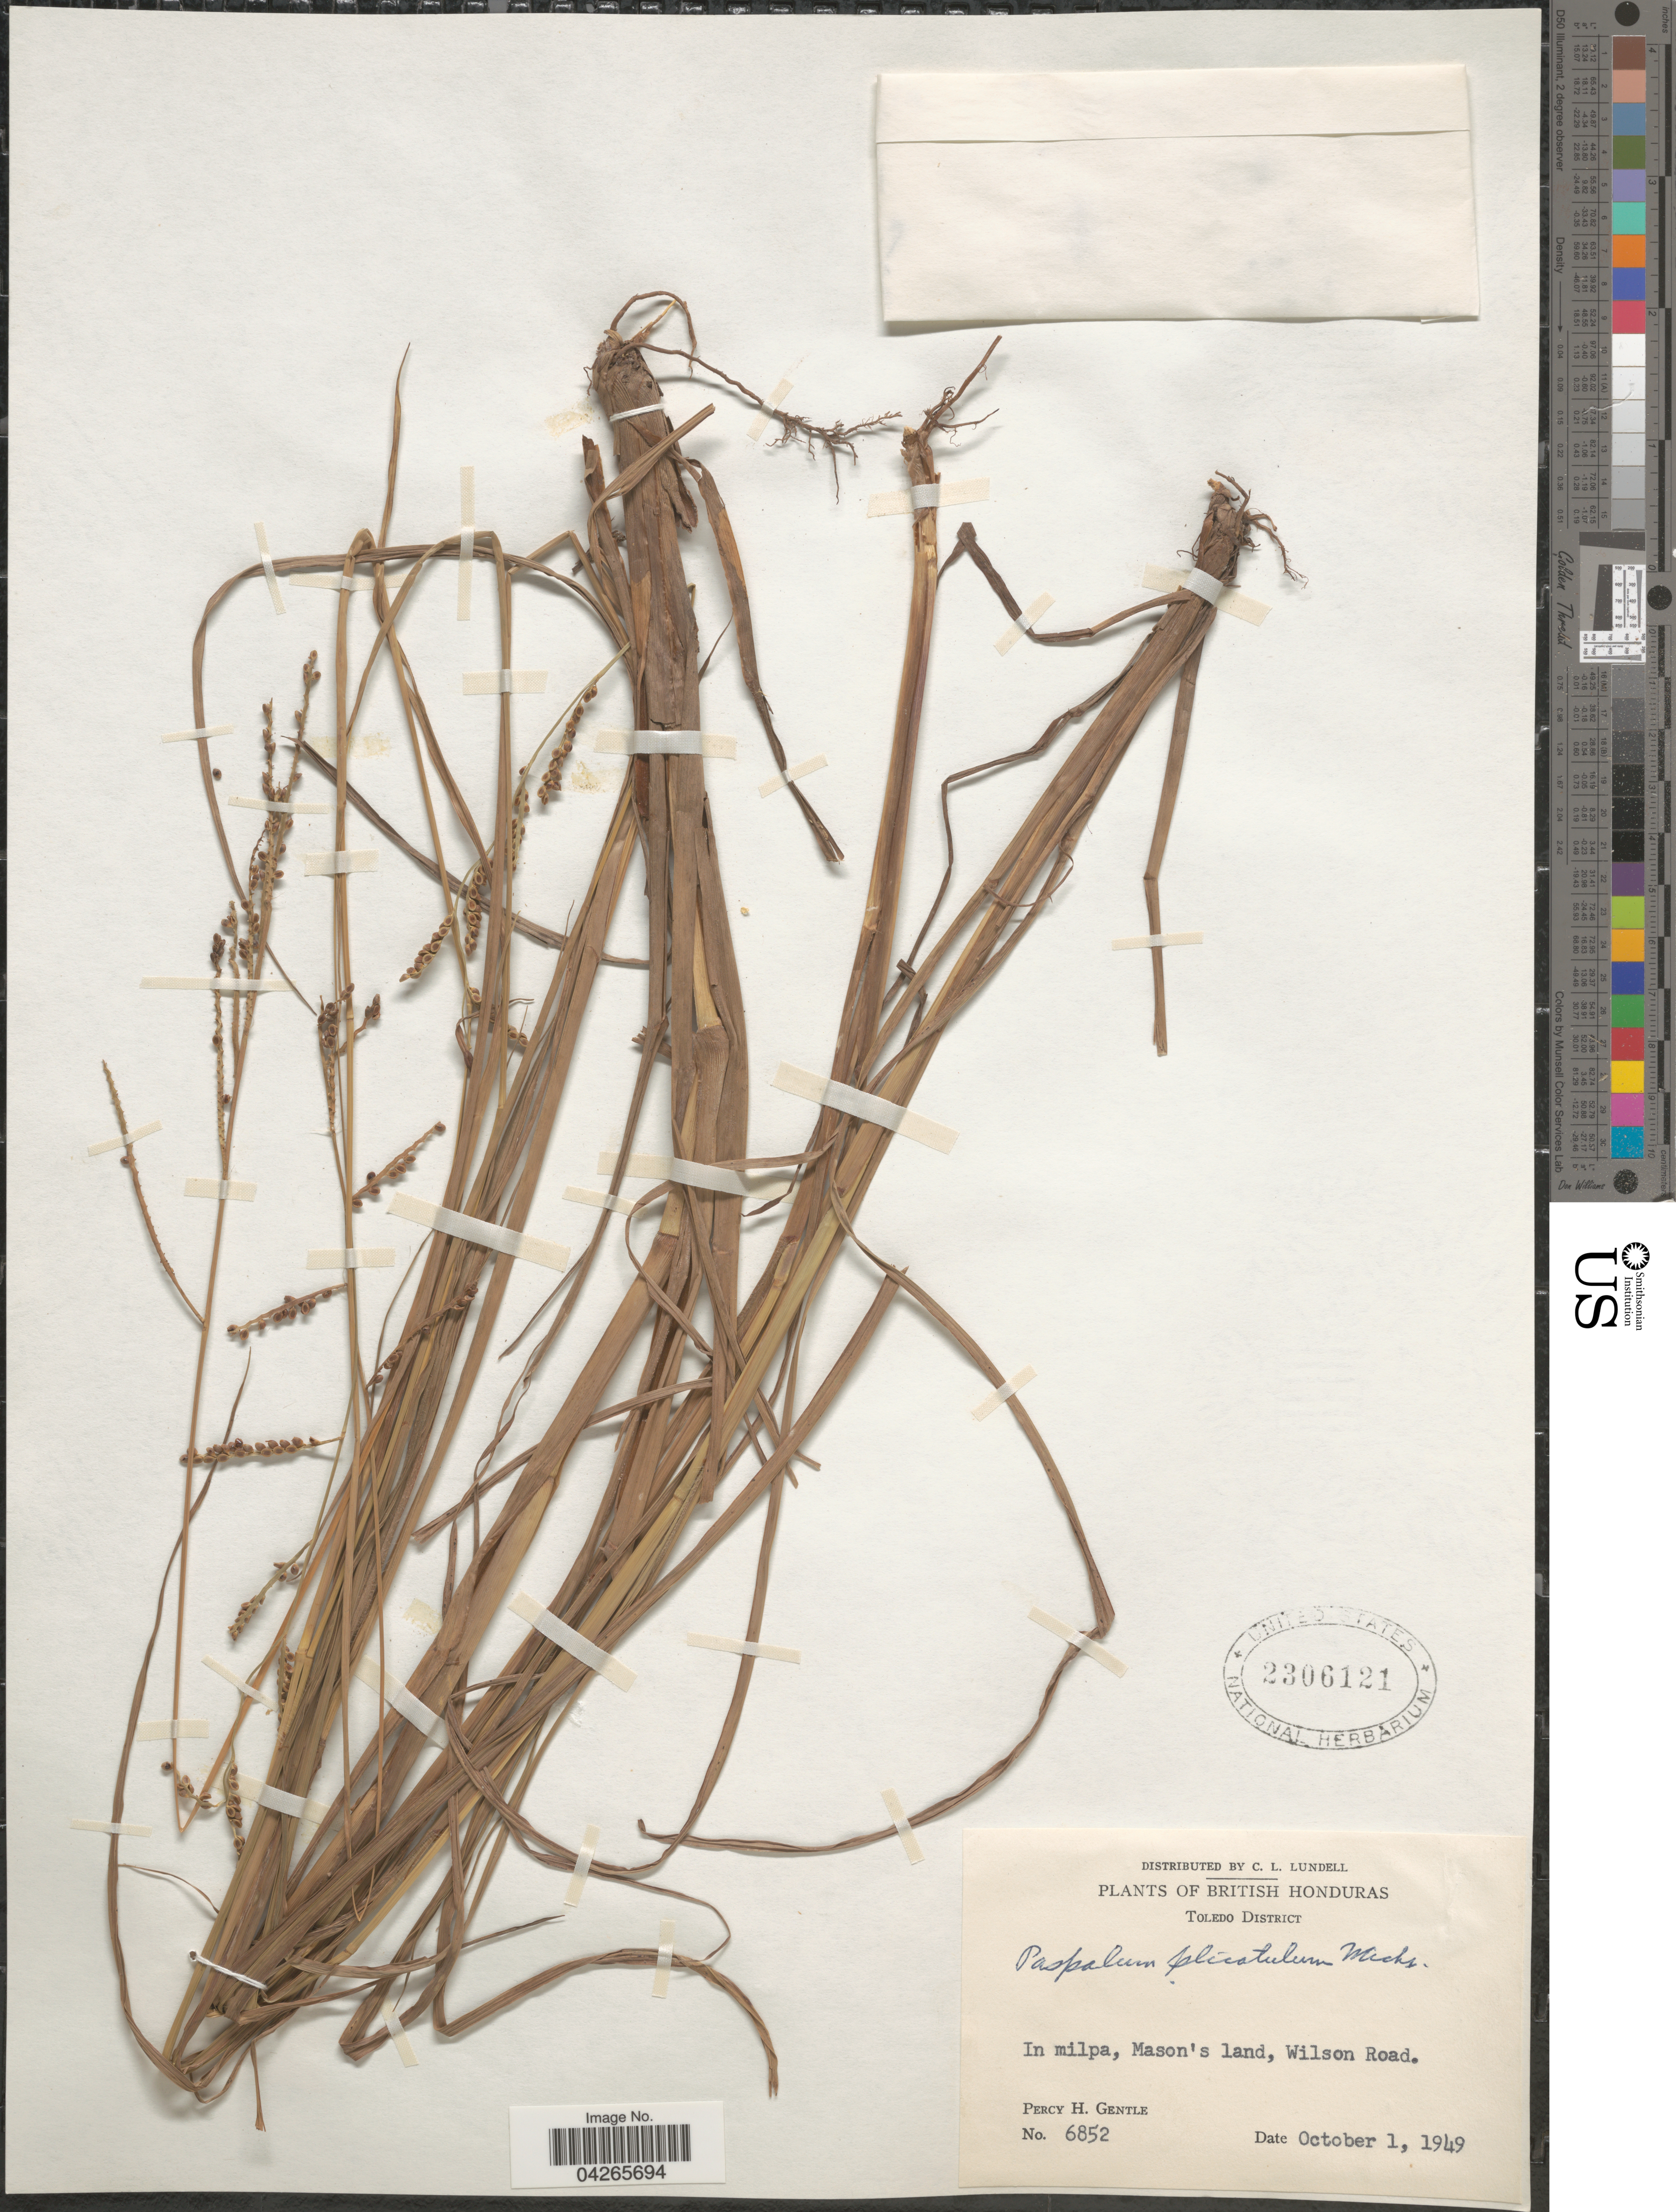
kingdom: Plantae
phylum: Tracheophyta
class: Liliopsida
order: Poales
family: Poaceae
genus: Paspalum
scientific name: Paspalum plicatulum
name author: Michx.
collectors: P. H. Gentle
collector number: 6852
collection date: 1949-10-01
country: Belize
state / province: Toledo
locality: British Honduras. Toledo District. In milpa, Mason's land, Wilson Road.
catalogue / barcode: US 2306121